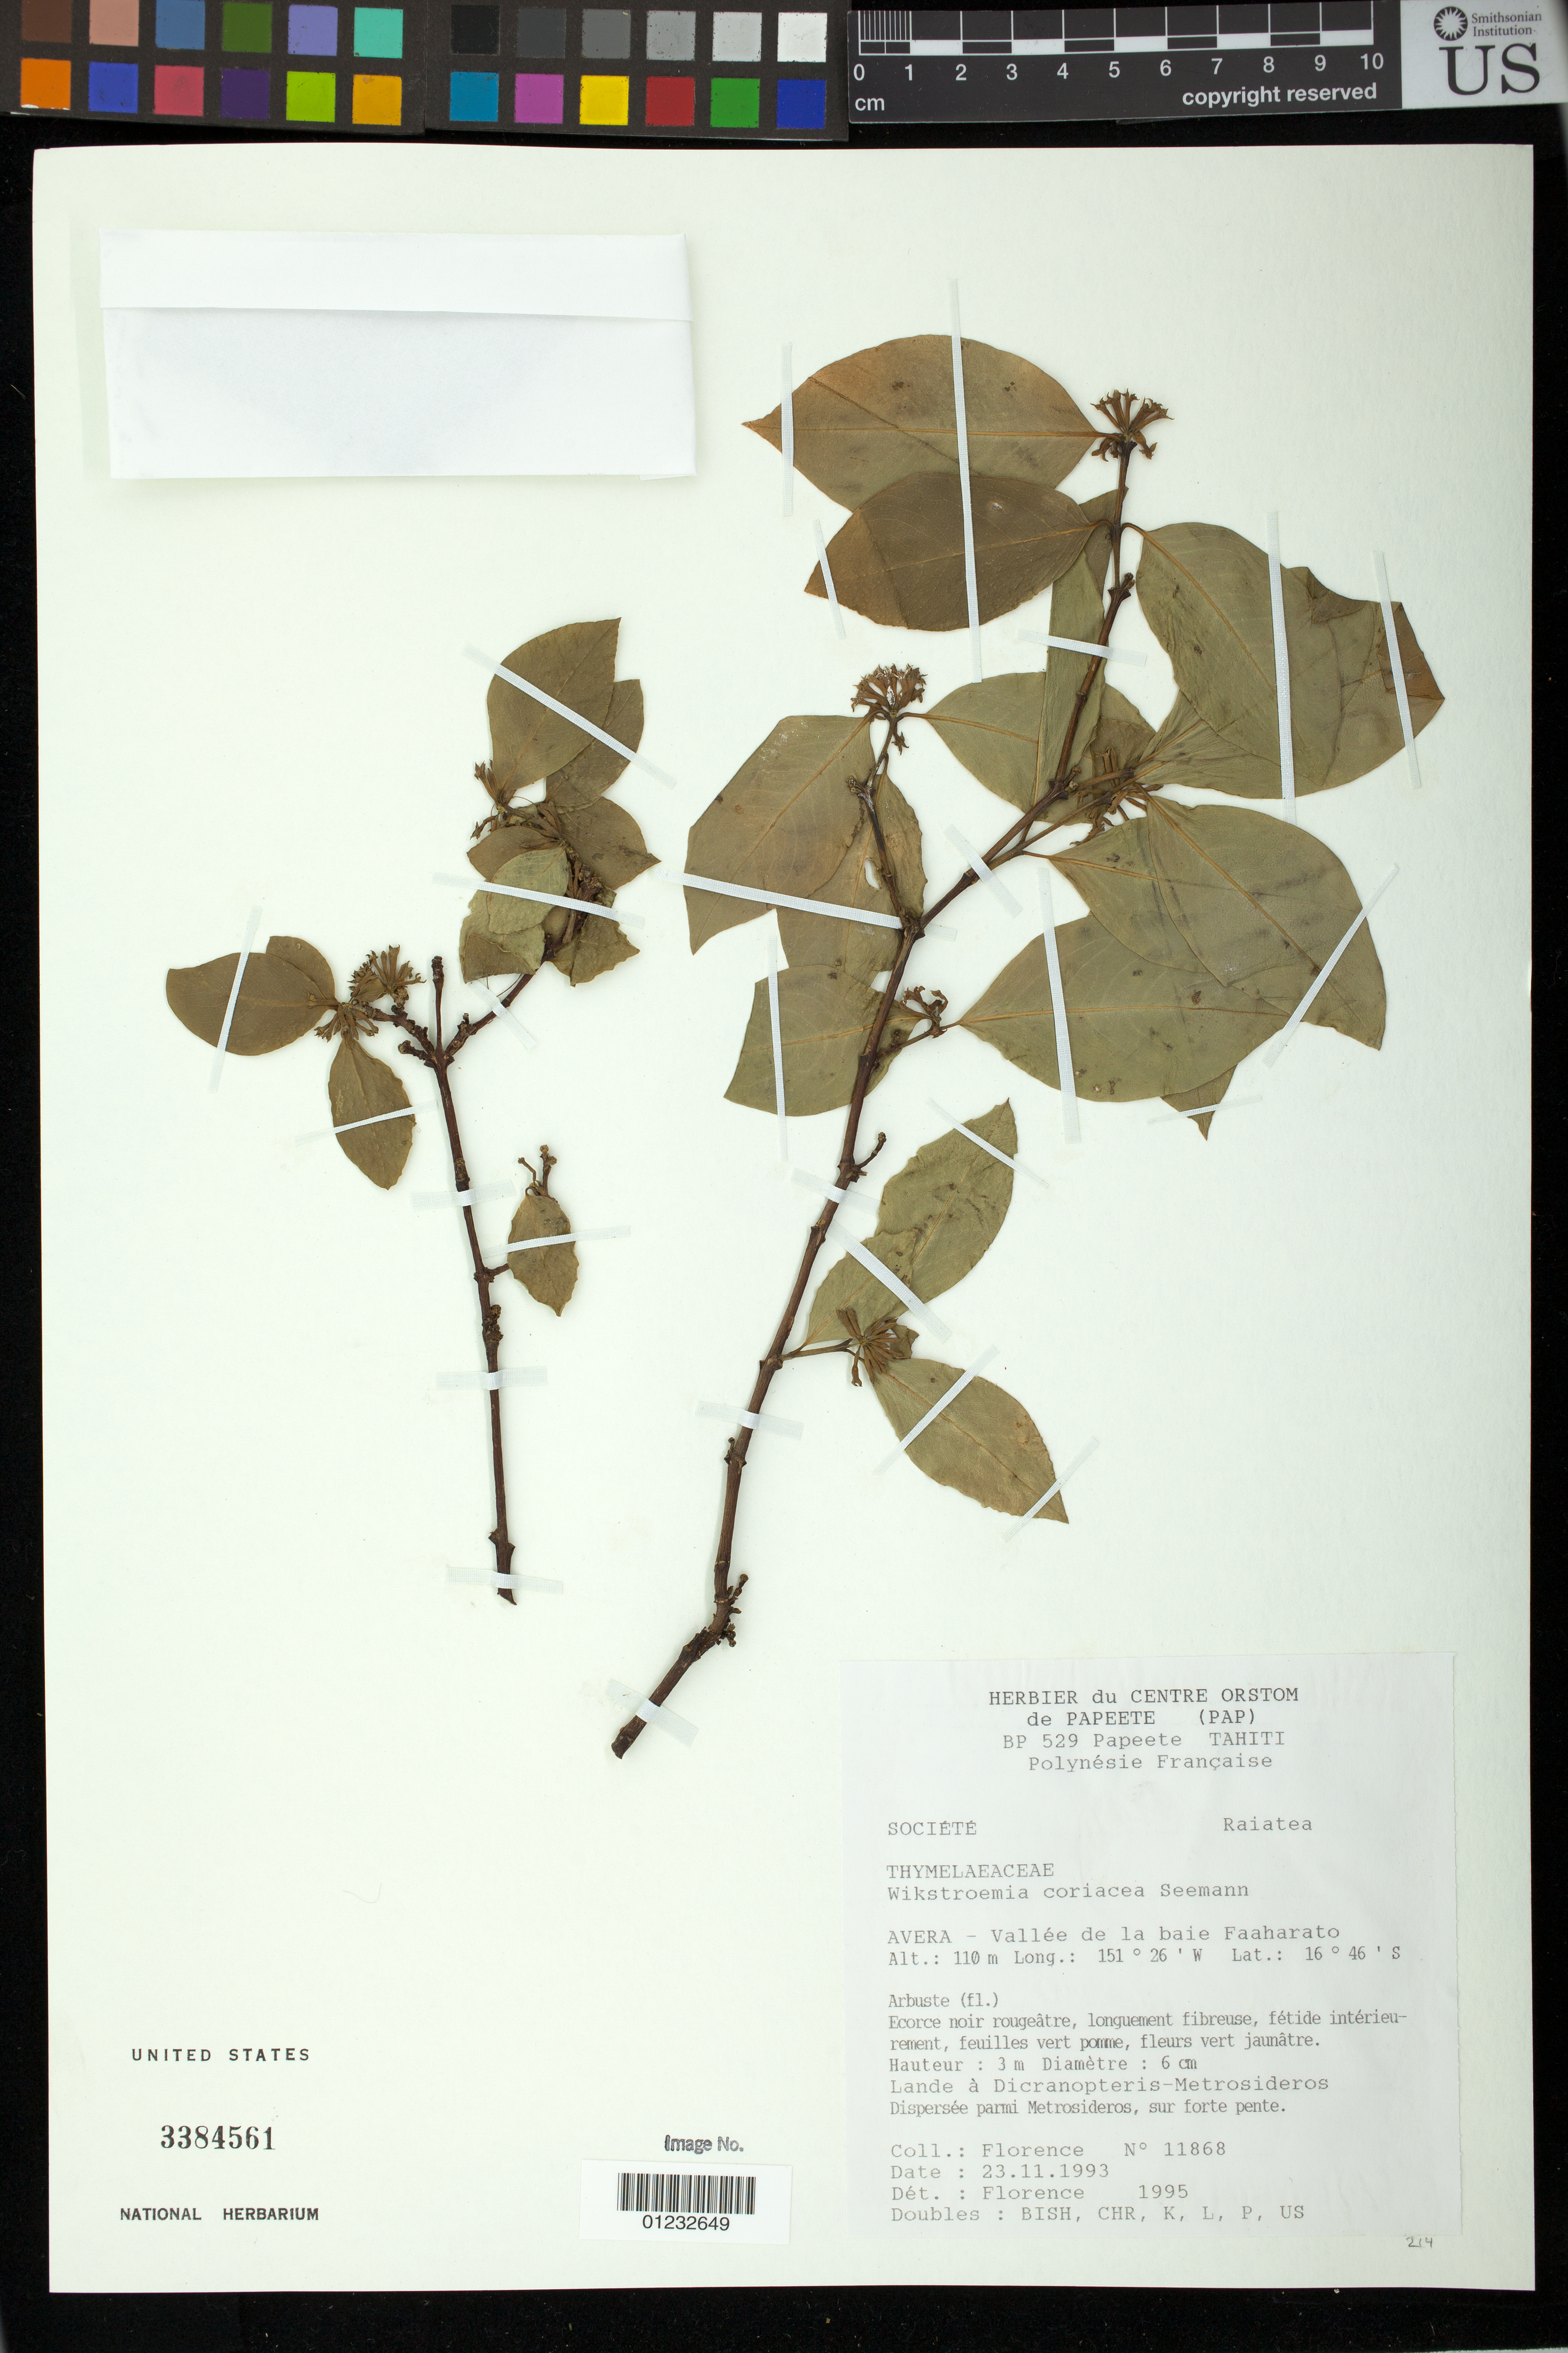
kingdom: Plantae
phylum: Tracheophyta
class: Magnoliopsida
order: Malvales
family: Thymelaeaceae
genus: Wikstroemia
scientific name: Wikstroemia coriacea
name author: Seem.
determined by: Florence, J.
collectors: J. Florence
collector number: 11868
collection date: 1993-11-23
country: French Polynesia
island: Raiatea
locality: Avera - Vallèe de la baie Faaharato.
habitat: Lande à Dicranopteris-Metrosideros.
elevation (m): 110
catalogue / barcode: US 3384561